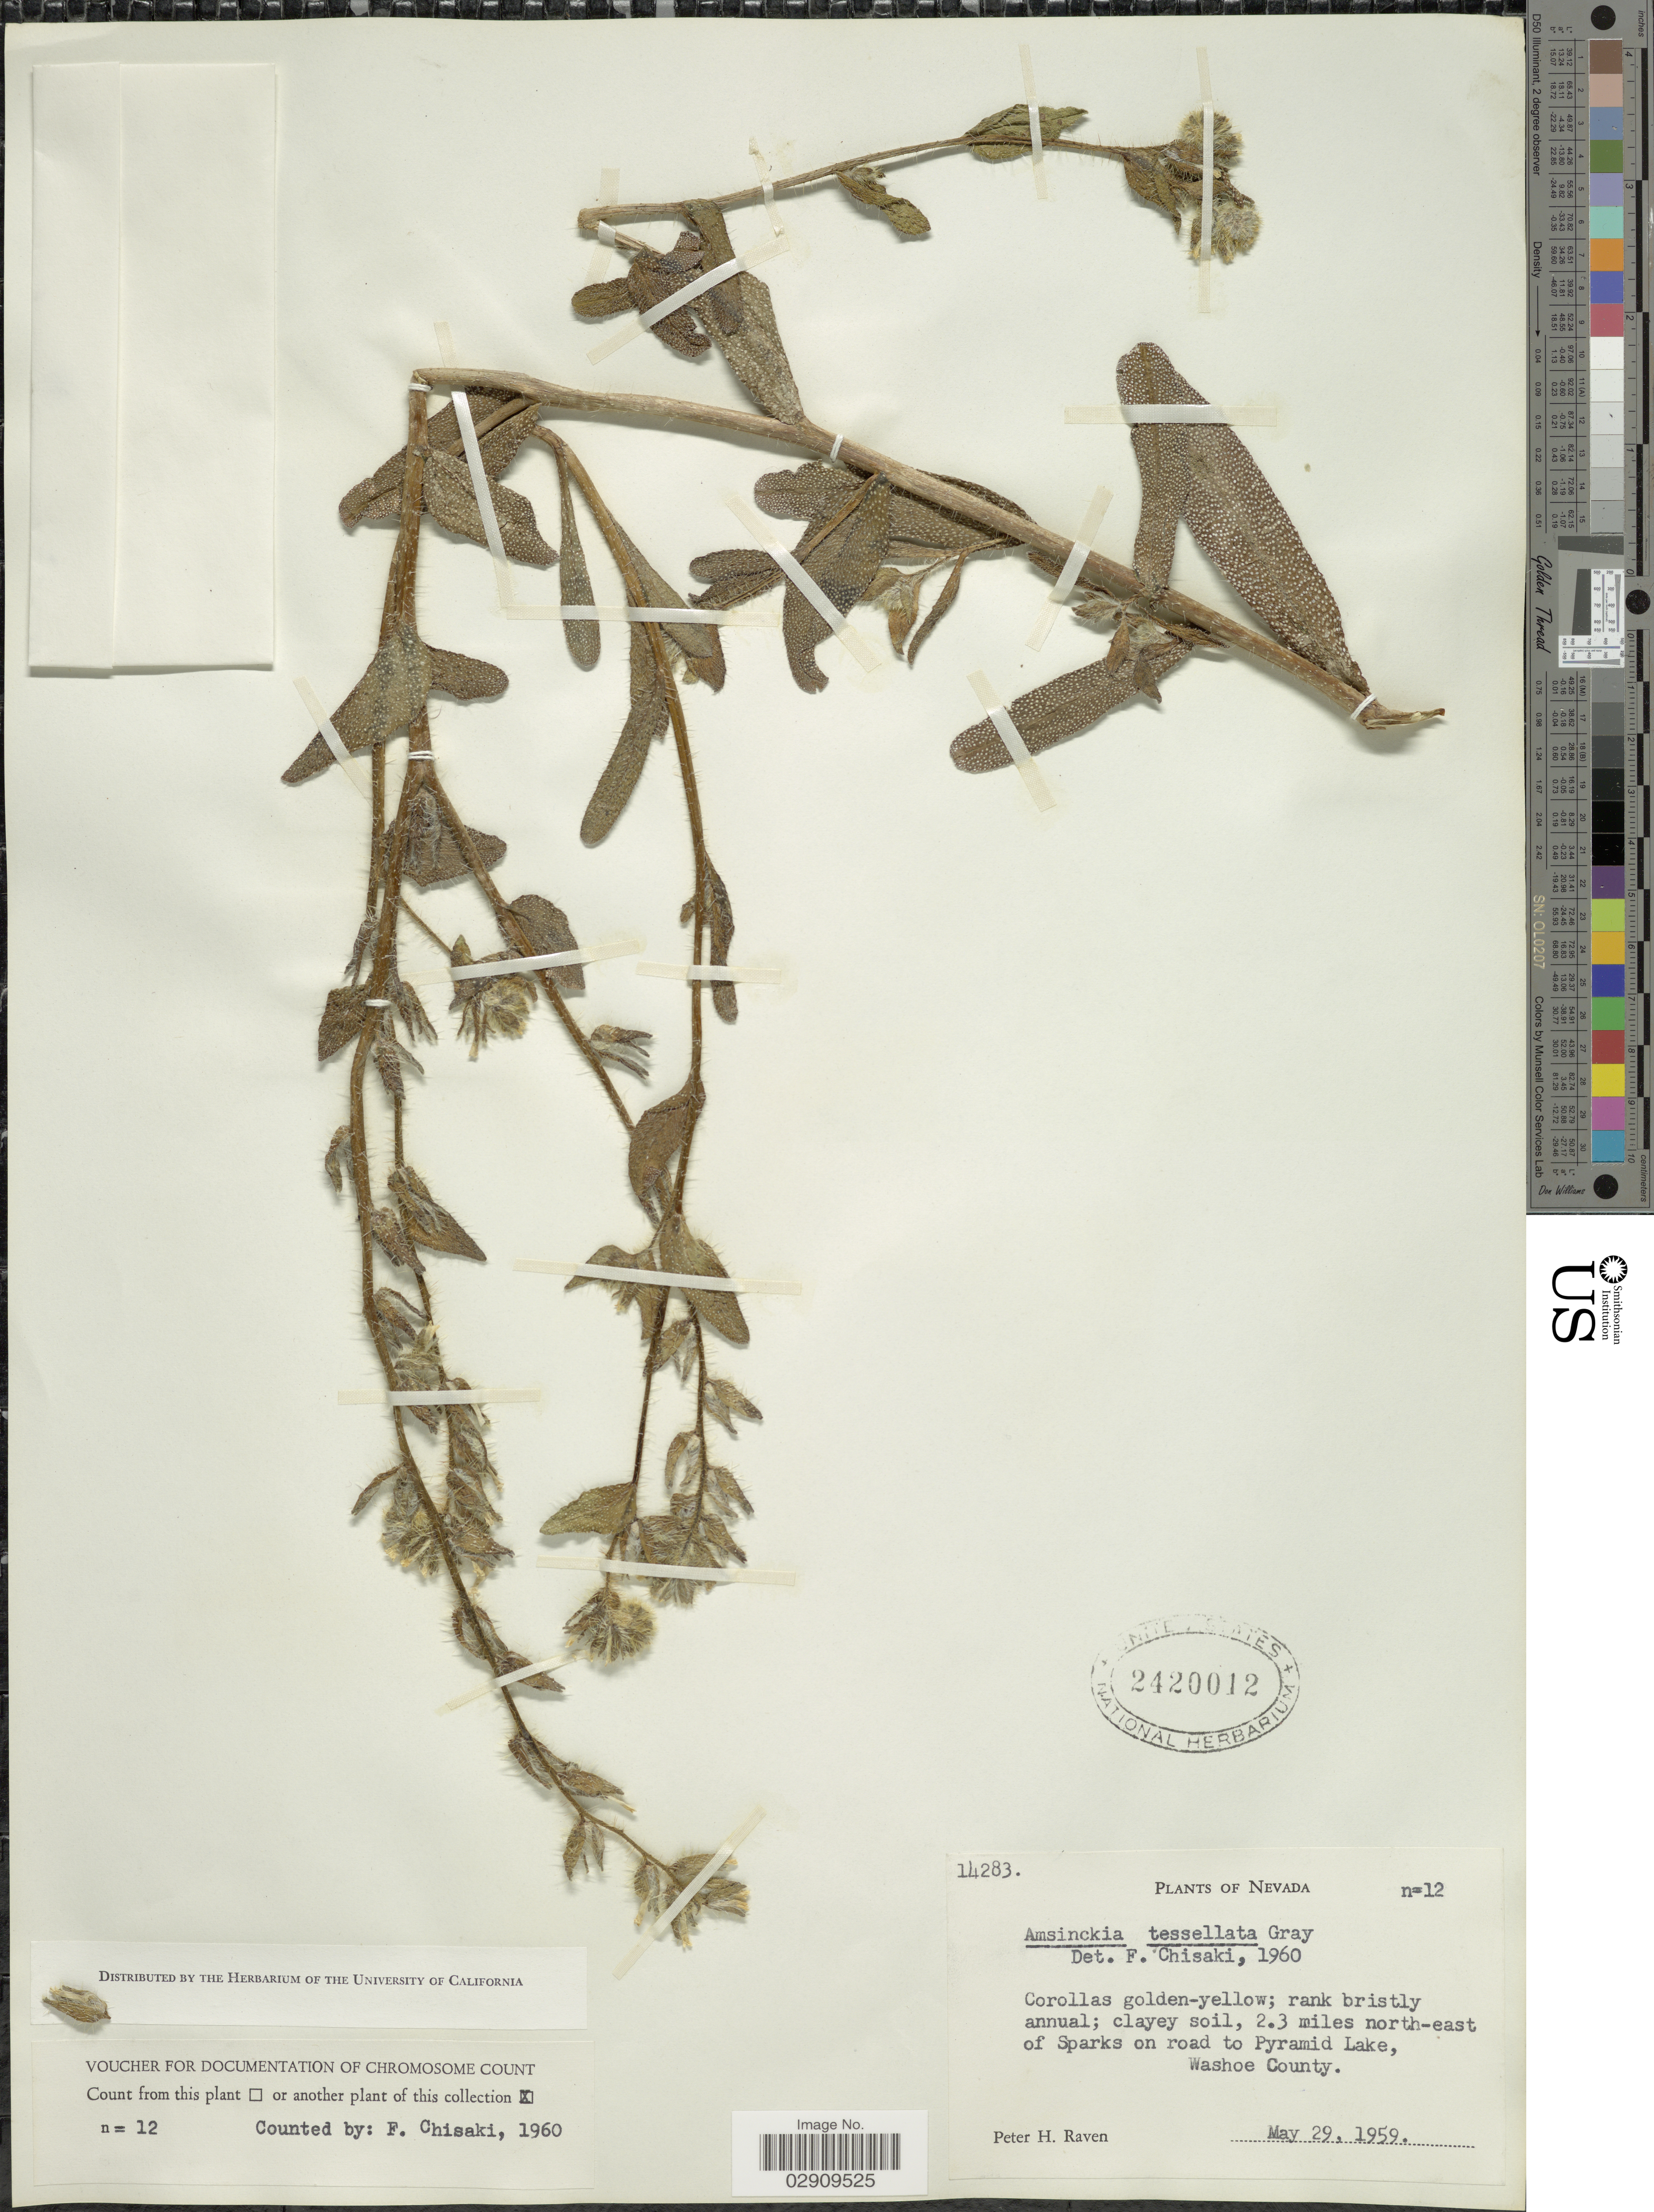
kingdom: Plantae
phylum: Tracheophyta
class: Magnoliopsida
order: Boraginales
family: Boraginaceae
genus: Amsinckia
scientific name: Amsinckia tessellata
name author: A. Gray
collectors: P. Raven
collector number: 14283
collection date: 1959-05-29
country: United States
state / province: Nevada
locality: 2.3 miles north-east of Sparks on road to Pyramid Lake, Washoe County.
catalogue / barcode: US 2420012